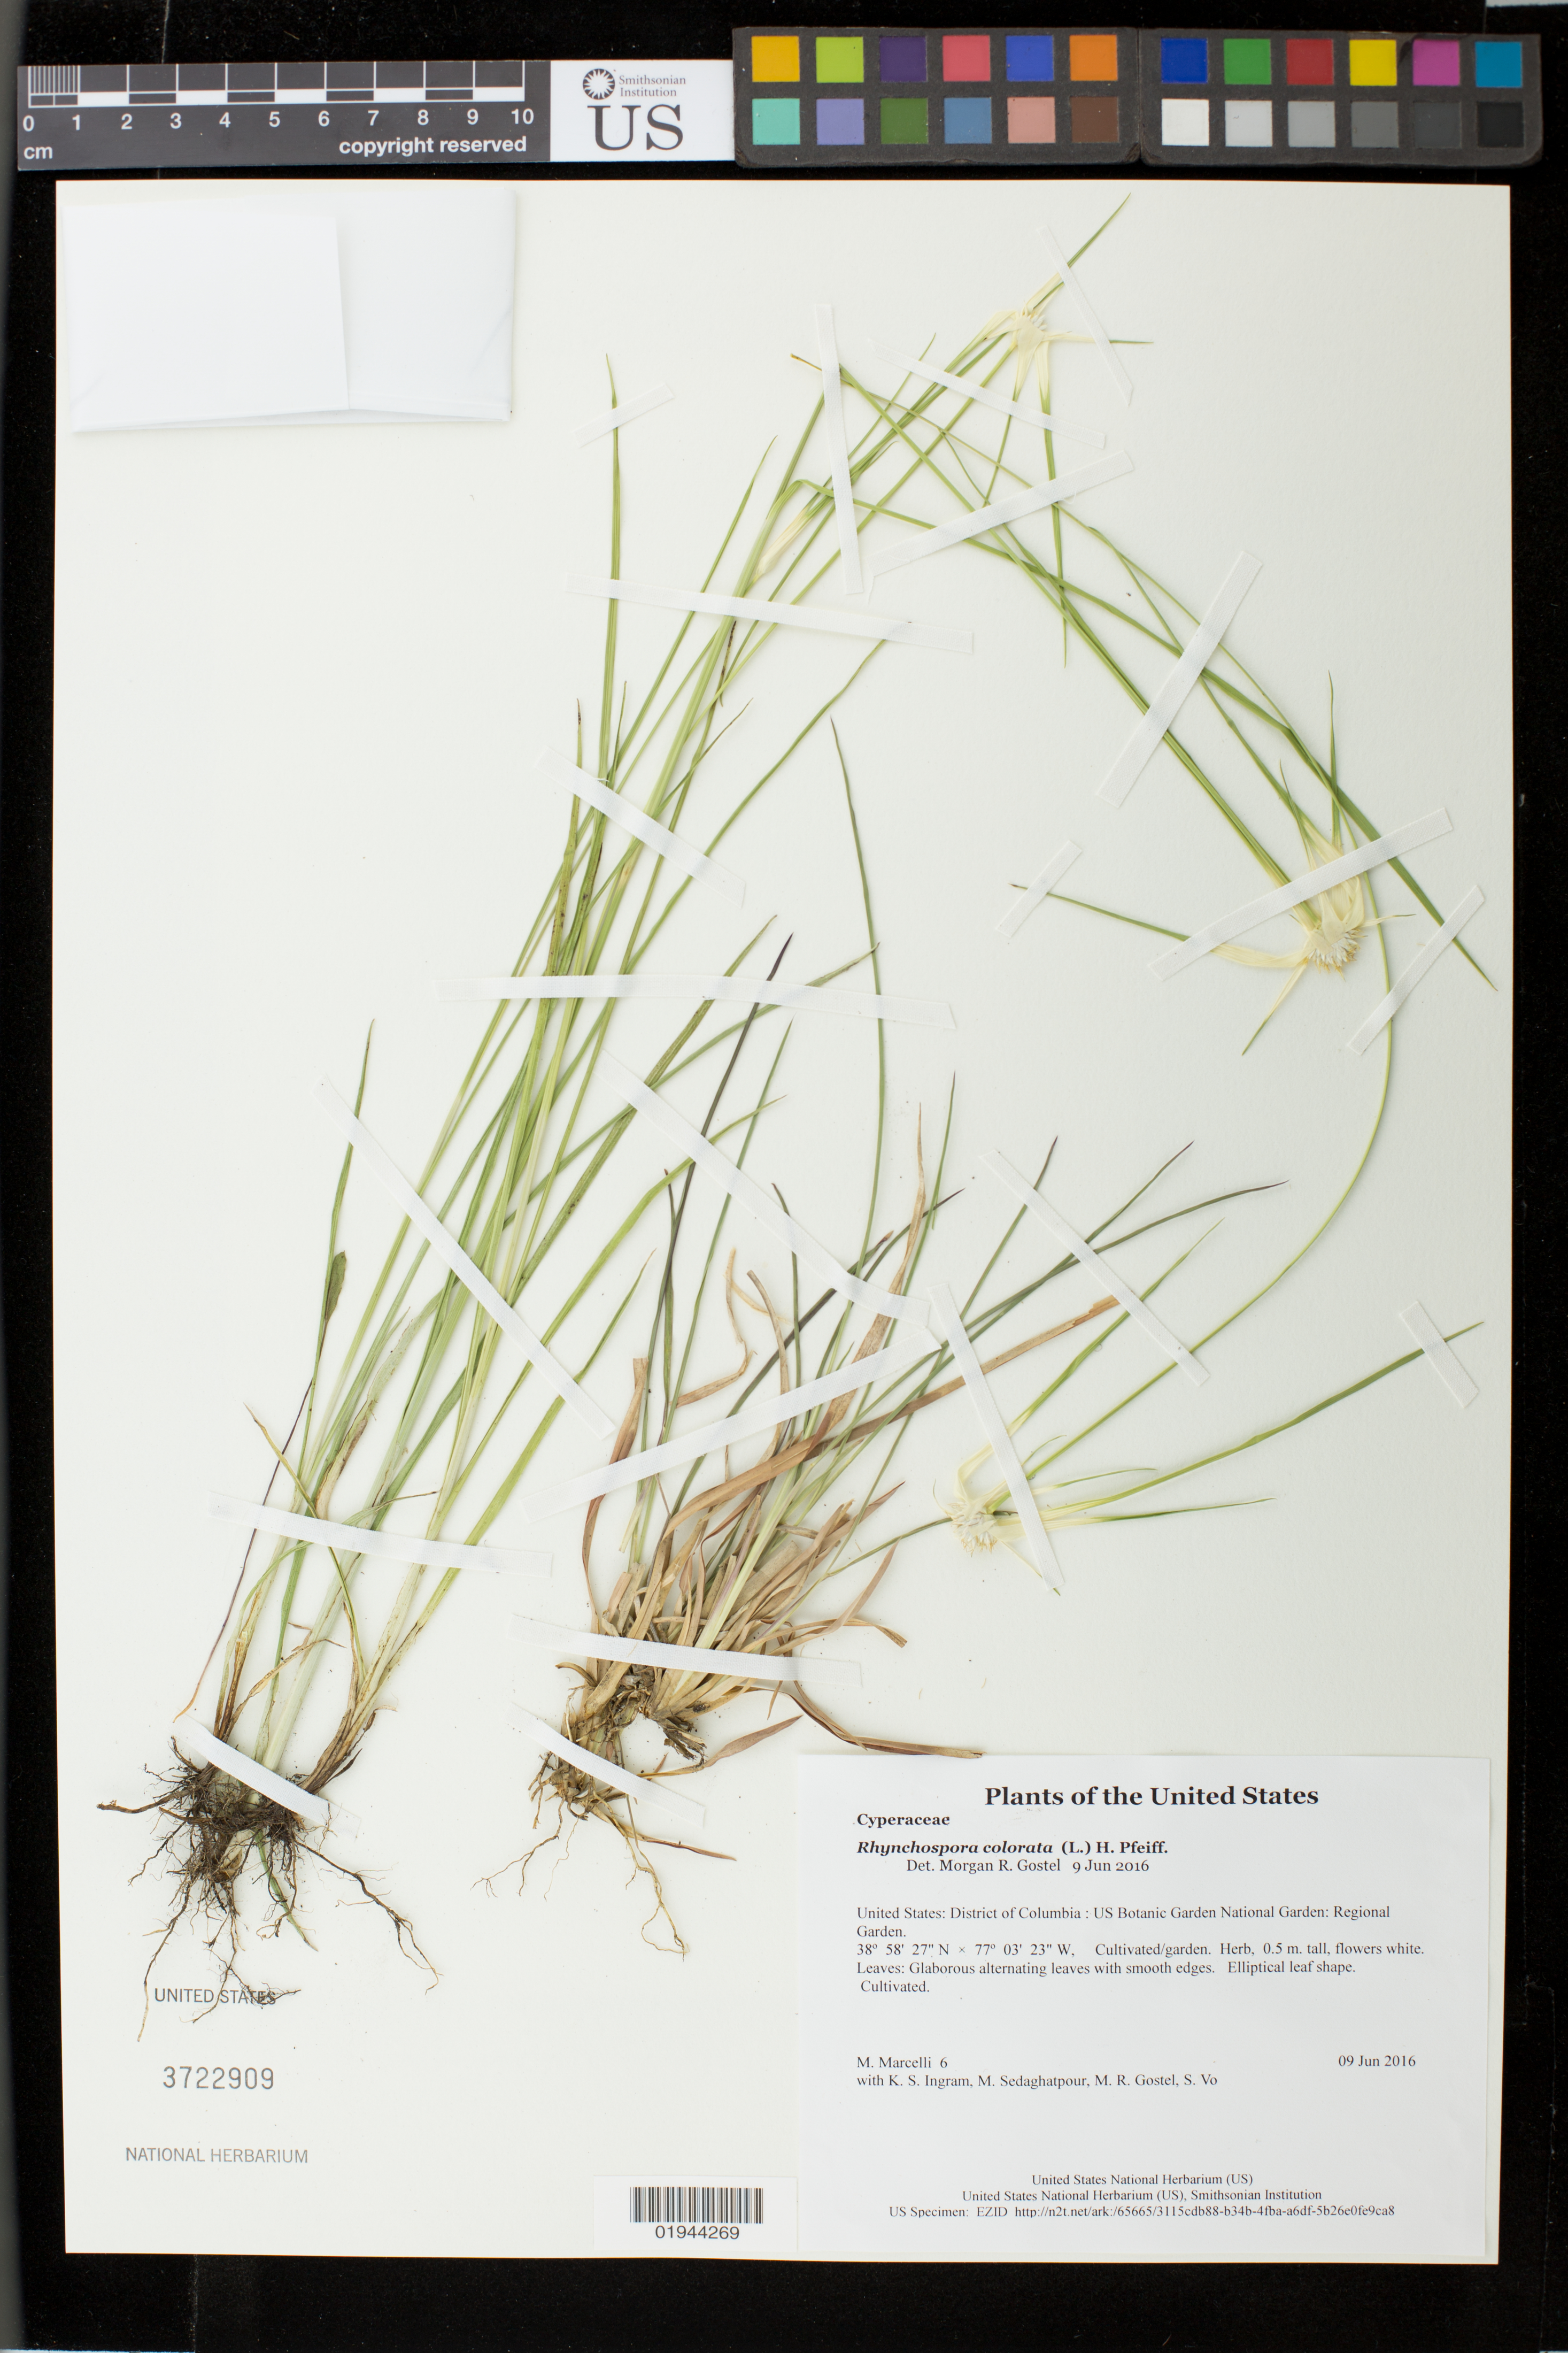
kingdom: Plantae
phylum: Tracheophyta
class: Liliopsida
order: Poales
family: Cyperaceae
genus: Rhynchospora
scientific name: Rhynchospora colorata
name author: (L.) H. Pfeiff.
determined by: Gostel, Morgan R., (BRIT), Botanical Research Institute of Texas (UNITED STATES)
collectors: M. Marcelli, K. S. Ingram, M. Sedaghatpour, M. R. Gostel & S. Vo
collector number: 6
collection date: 2016-06-09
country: United States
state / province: District of Columbia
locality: US Botanic Garden National Garden: Regional Garden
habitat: Cultivated/garden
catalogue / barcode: US 3722909